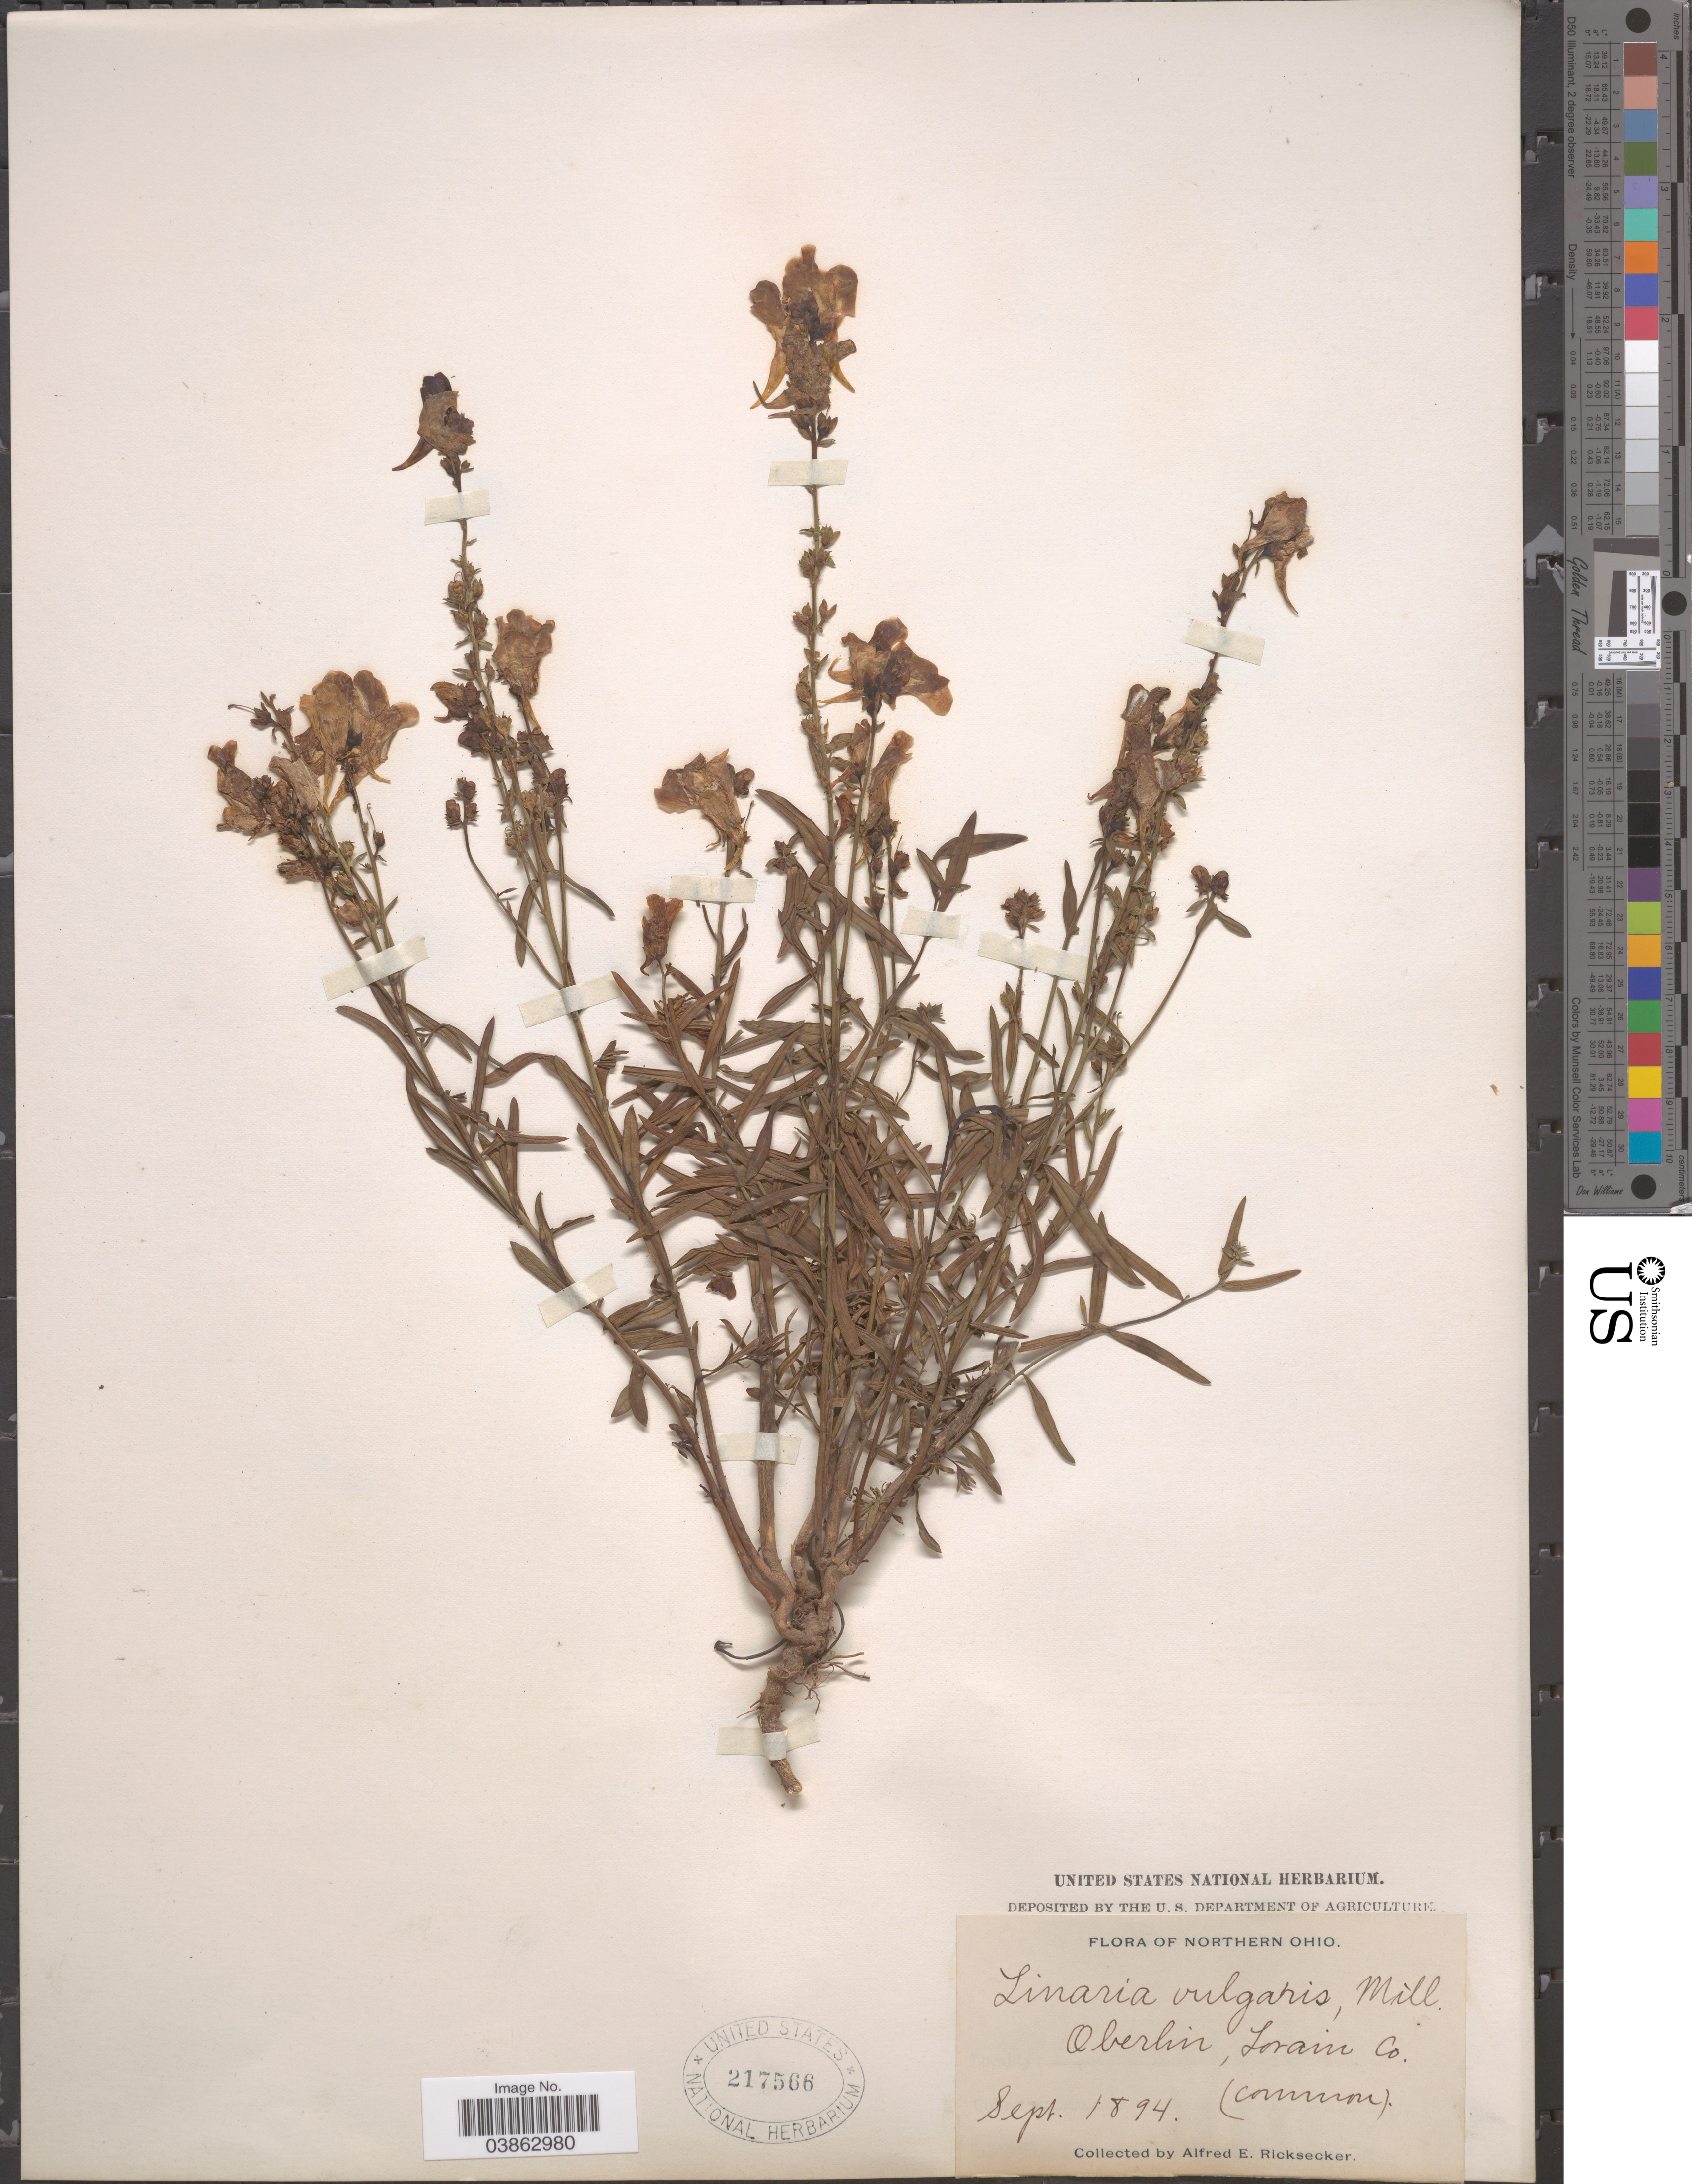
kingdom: Plantae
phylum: Tracheophyta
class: Magnoliopsida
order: Lamiales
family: Plantaginaceae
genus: Linaria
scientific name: Linaria vulgaris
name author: Mill.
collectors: A. E. Ricksecker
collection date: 1894-09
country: United States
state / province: Ohio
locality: Northern Ohio. Oberlin, Lorain Co.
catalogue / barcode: US 217566